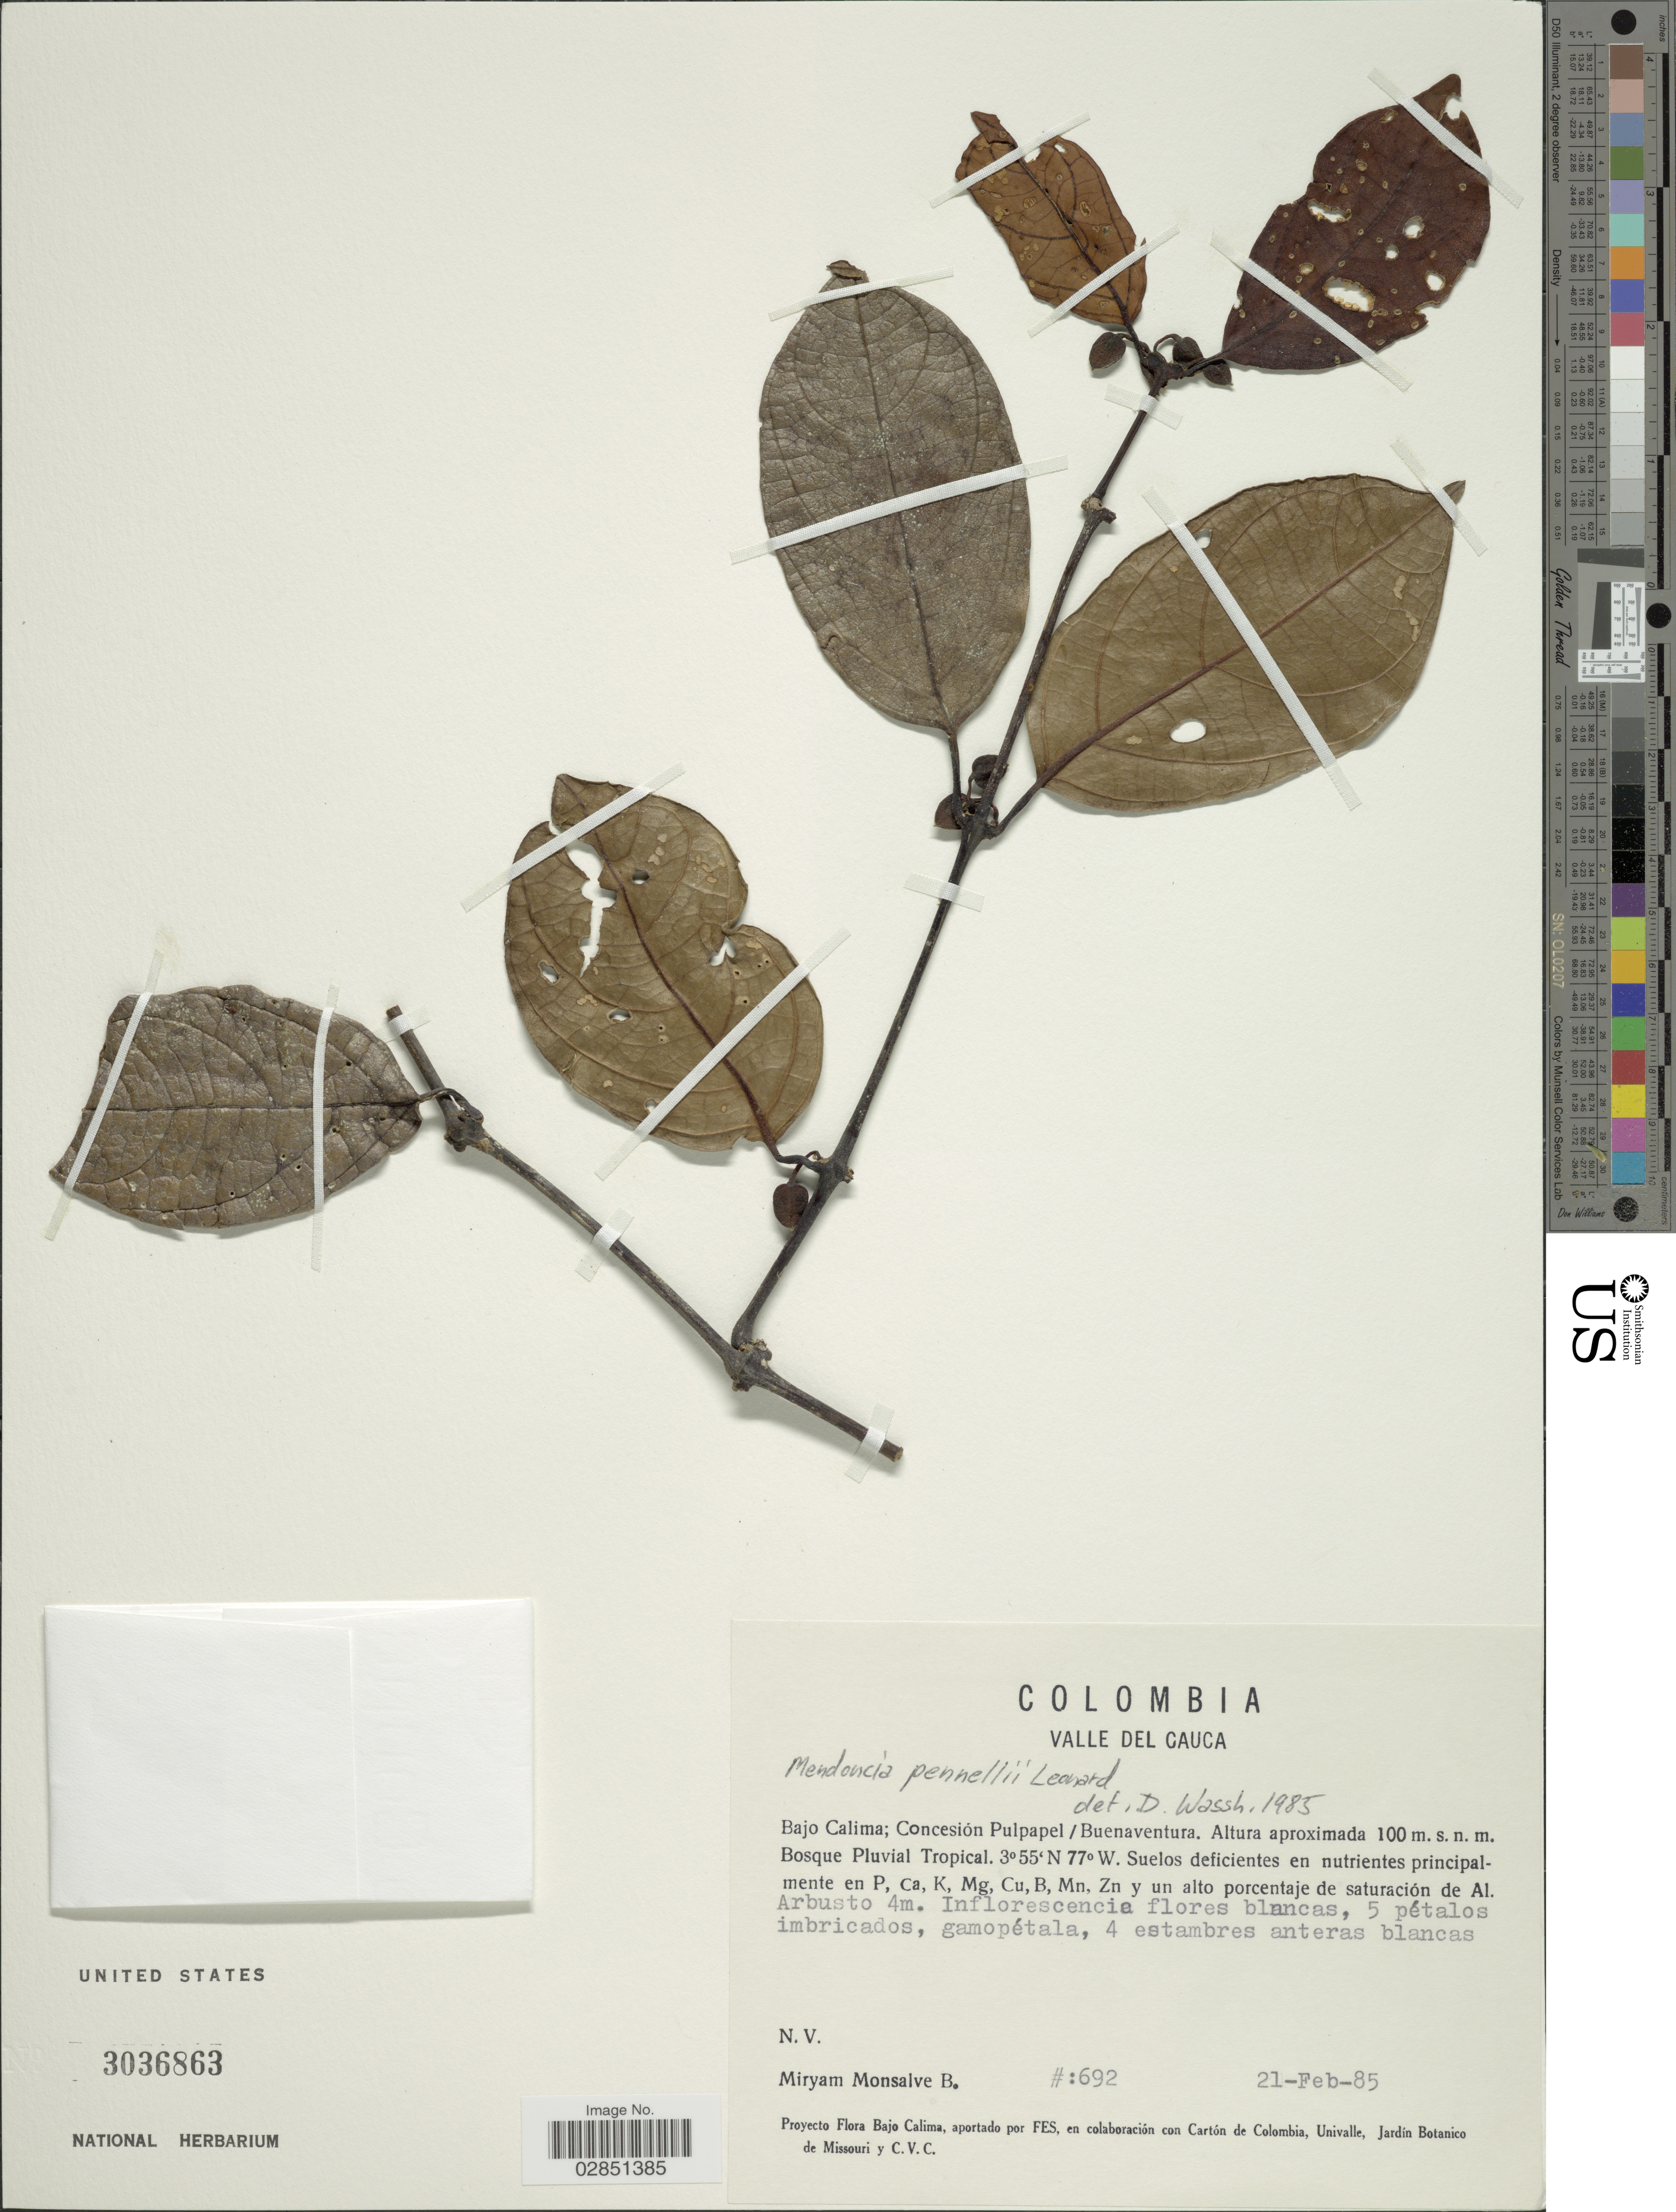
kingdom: Plantae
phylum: Tracheophyta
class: Magnoliopsida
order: Lamiales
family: Acanthaceae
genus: Mendoncia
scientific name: Mendoncia pennellii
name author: Leonard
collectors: M. Monsalve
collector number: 692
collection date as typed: Transcribed d/m/y: 21/2/85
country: Colombia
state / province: Valle del Cauca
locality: Bajo Calima; Concesión Pulpapel / Buenaventura.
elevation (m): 100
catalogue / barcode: US 3036863